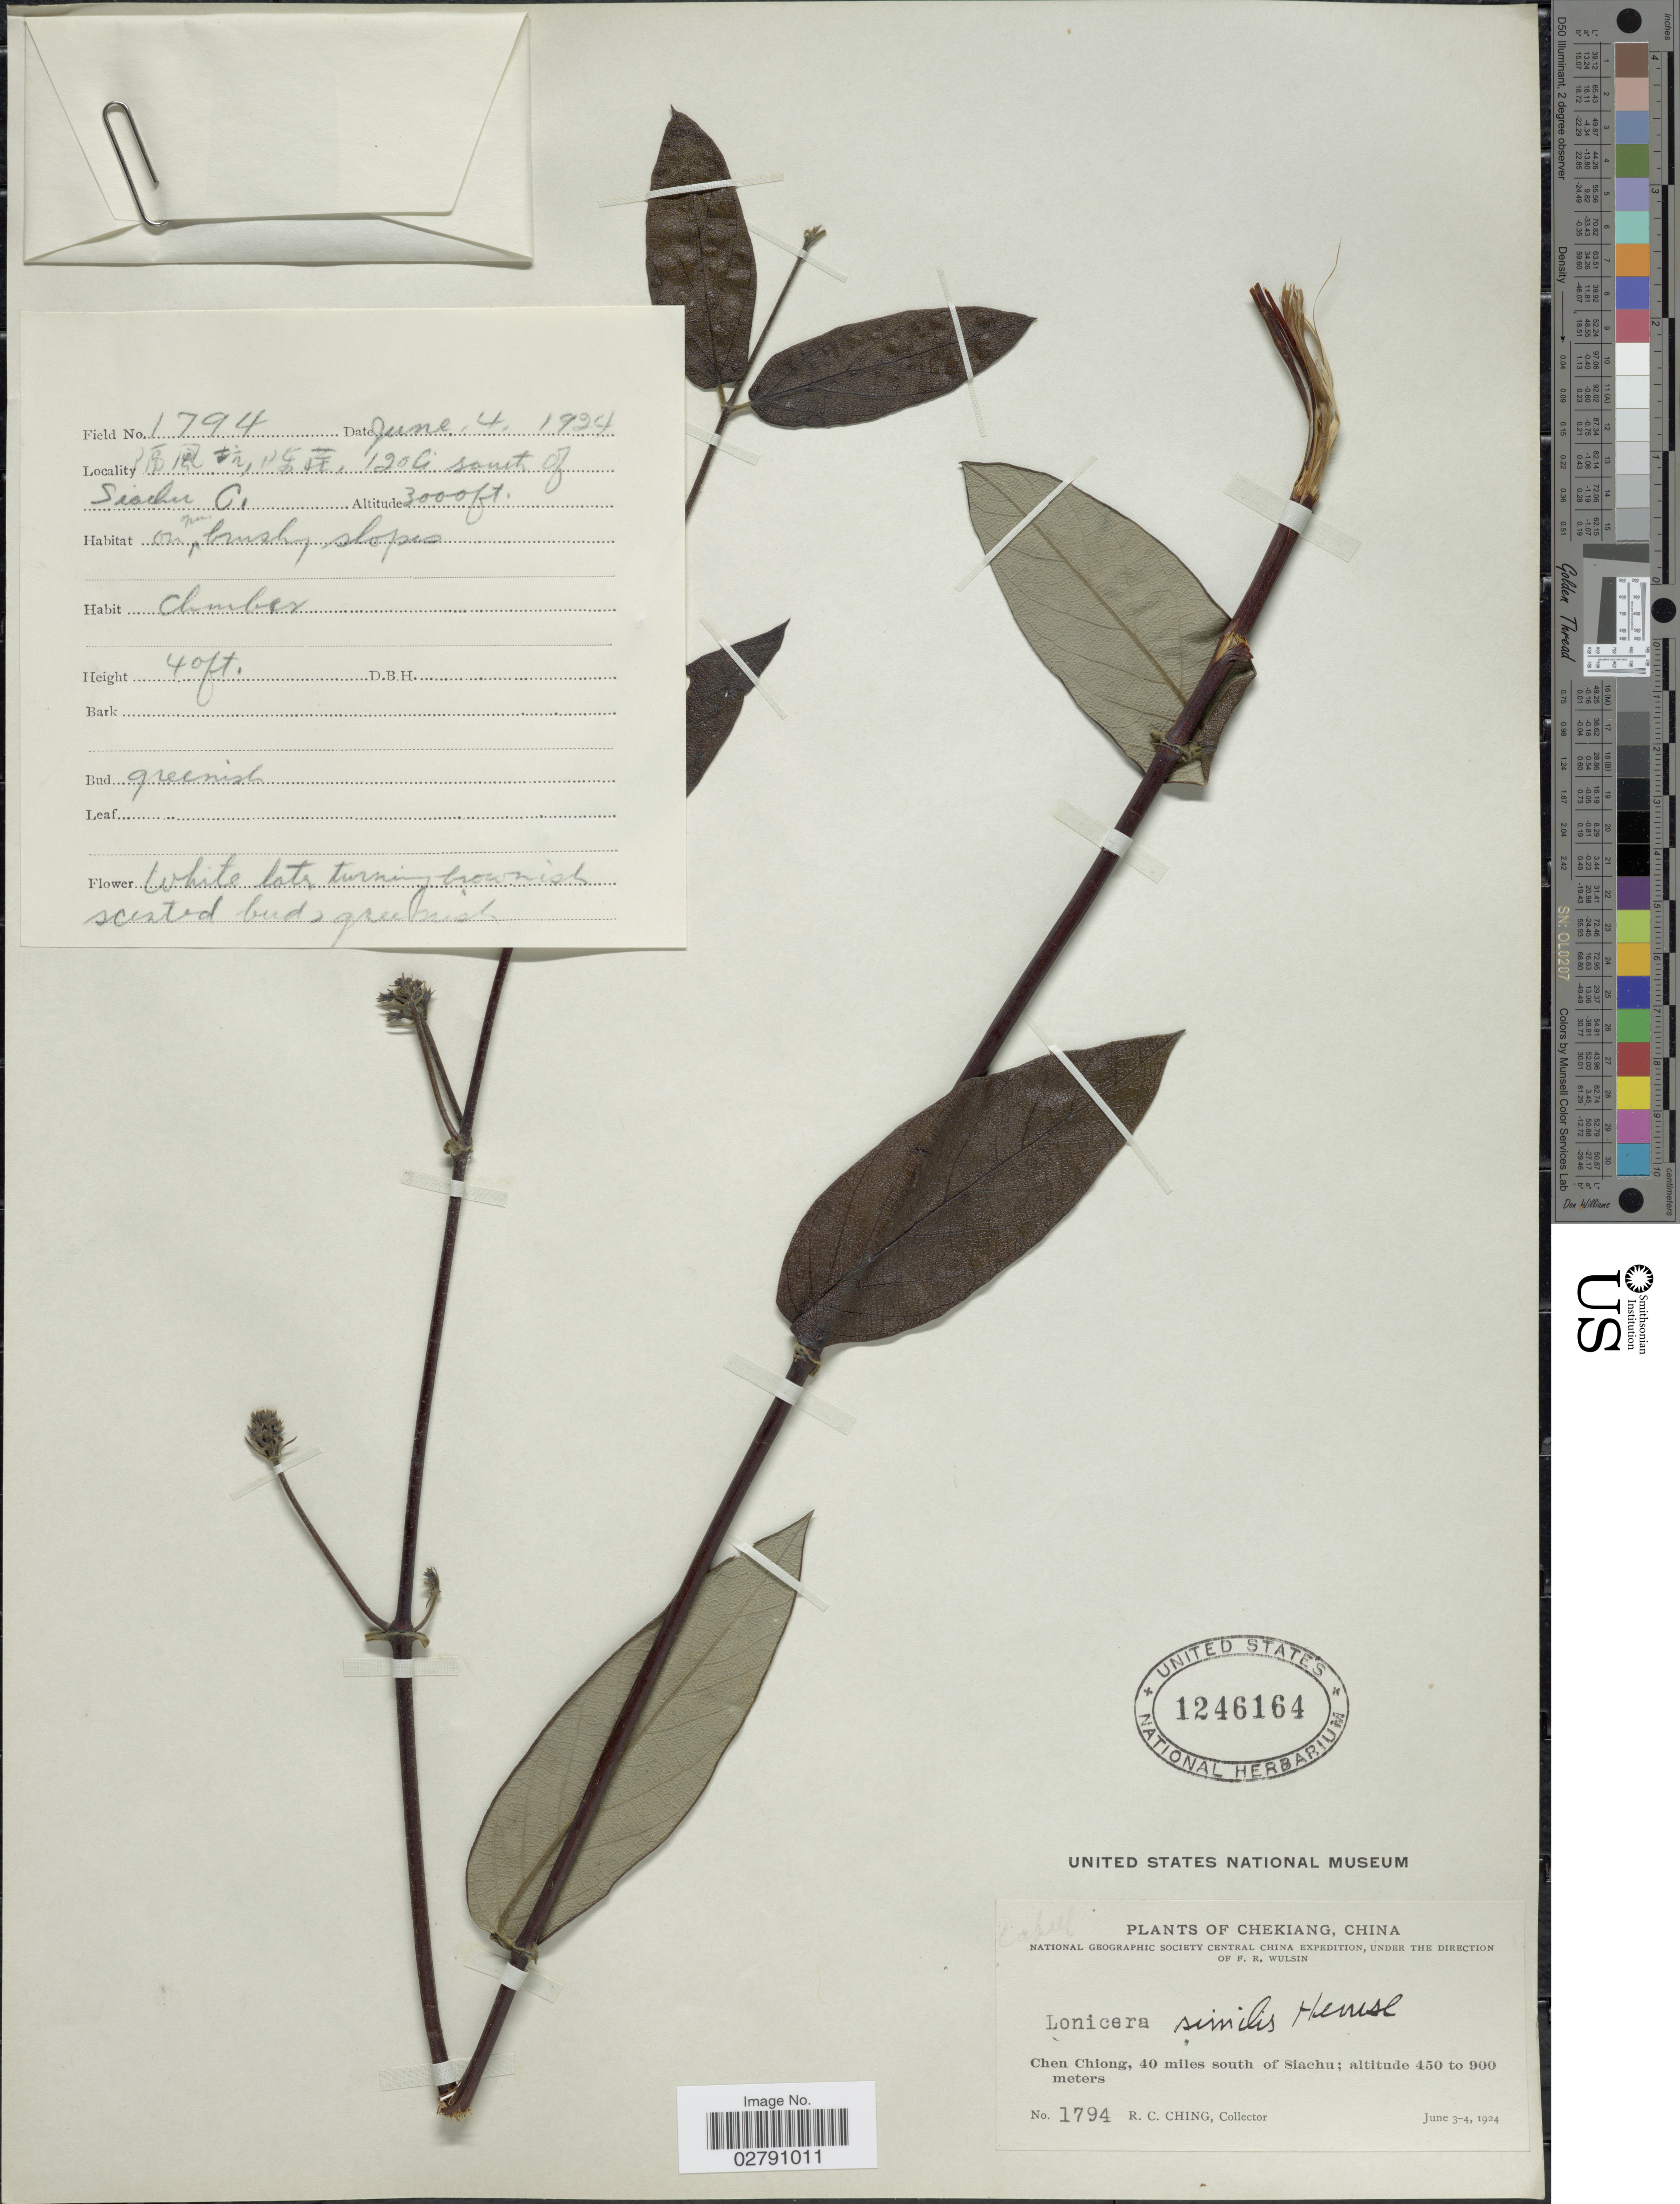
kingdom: Plantae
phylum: Tracheophyta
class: Magnoliopsida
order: Dipsacales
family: Caprifoliaceae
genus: Lonicera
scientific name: Lonicera similis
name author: Hemsl.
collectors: R. C. Ching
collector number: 1794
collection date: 1924-06-04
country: China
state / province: Zhejiang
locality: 120 li.[40 miles] south of Siachu, Chongqing.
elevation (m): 914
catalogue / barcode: US 1246164